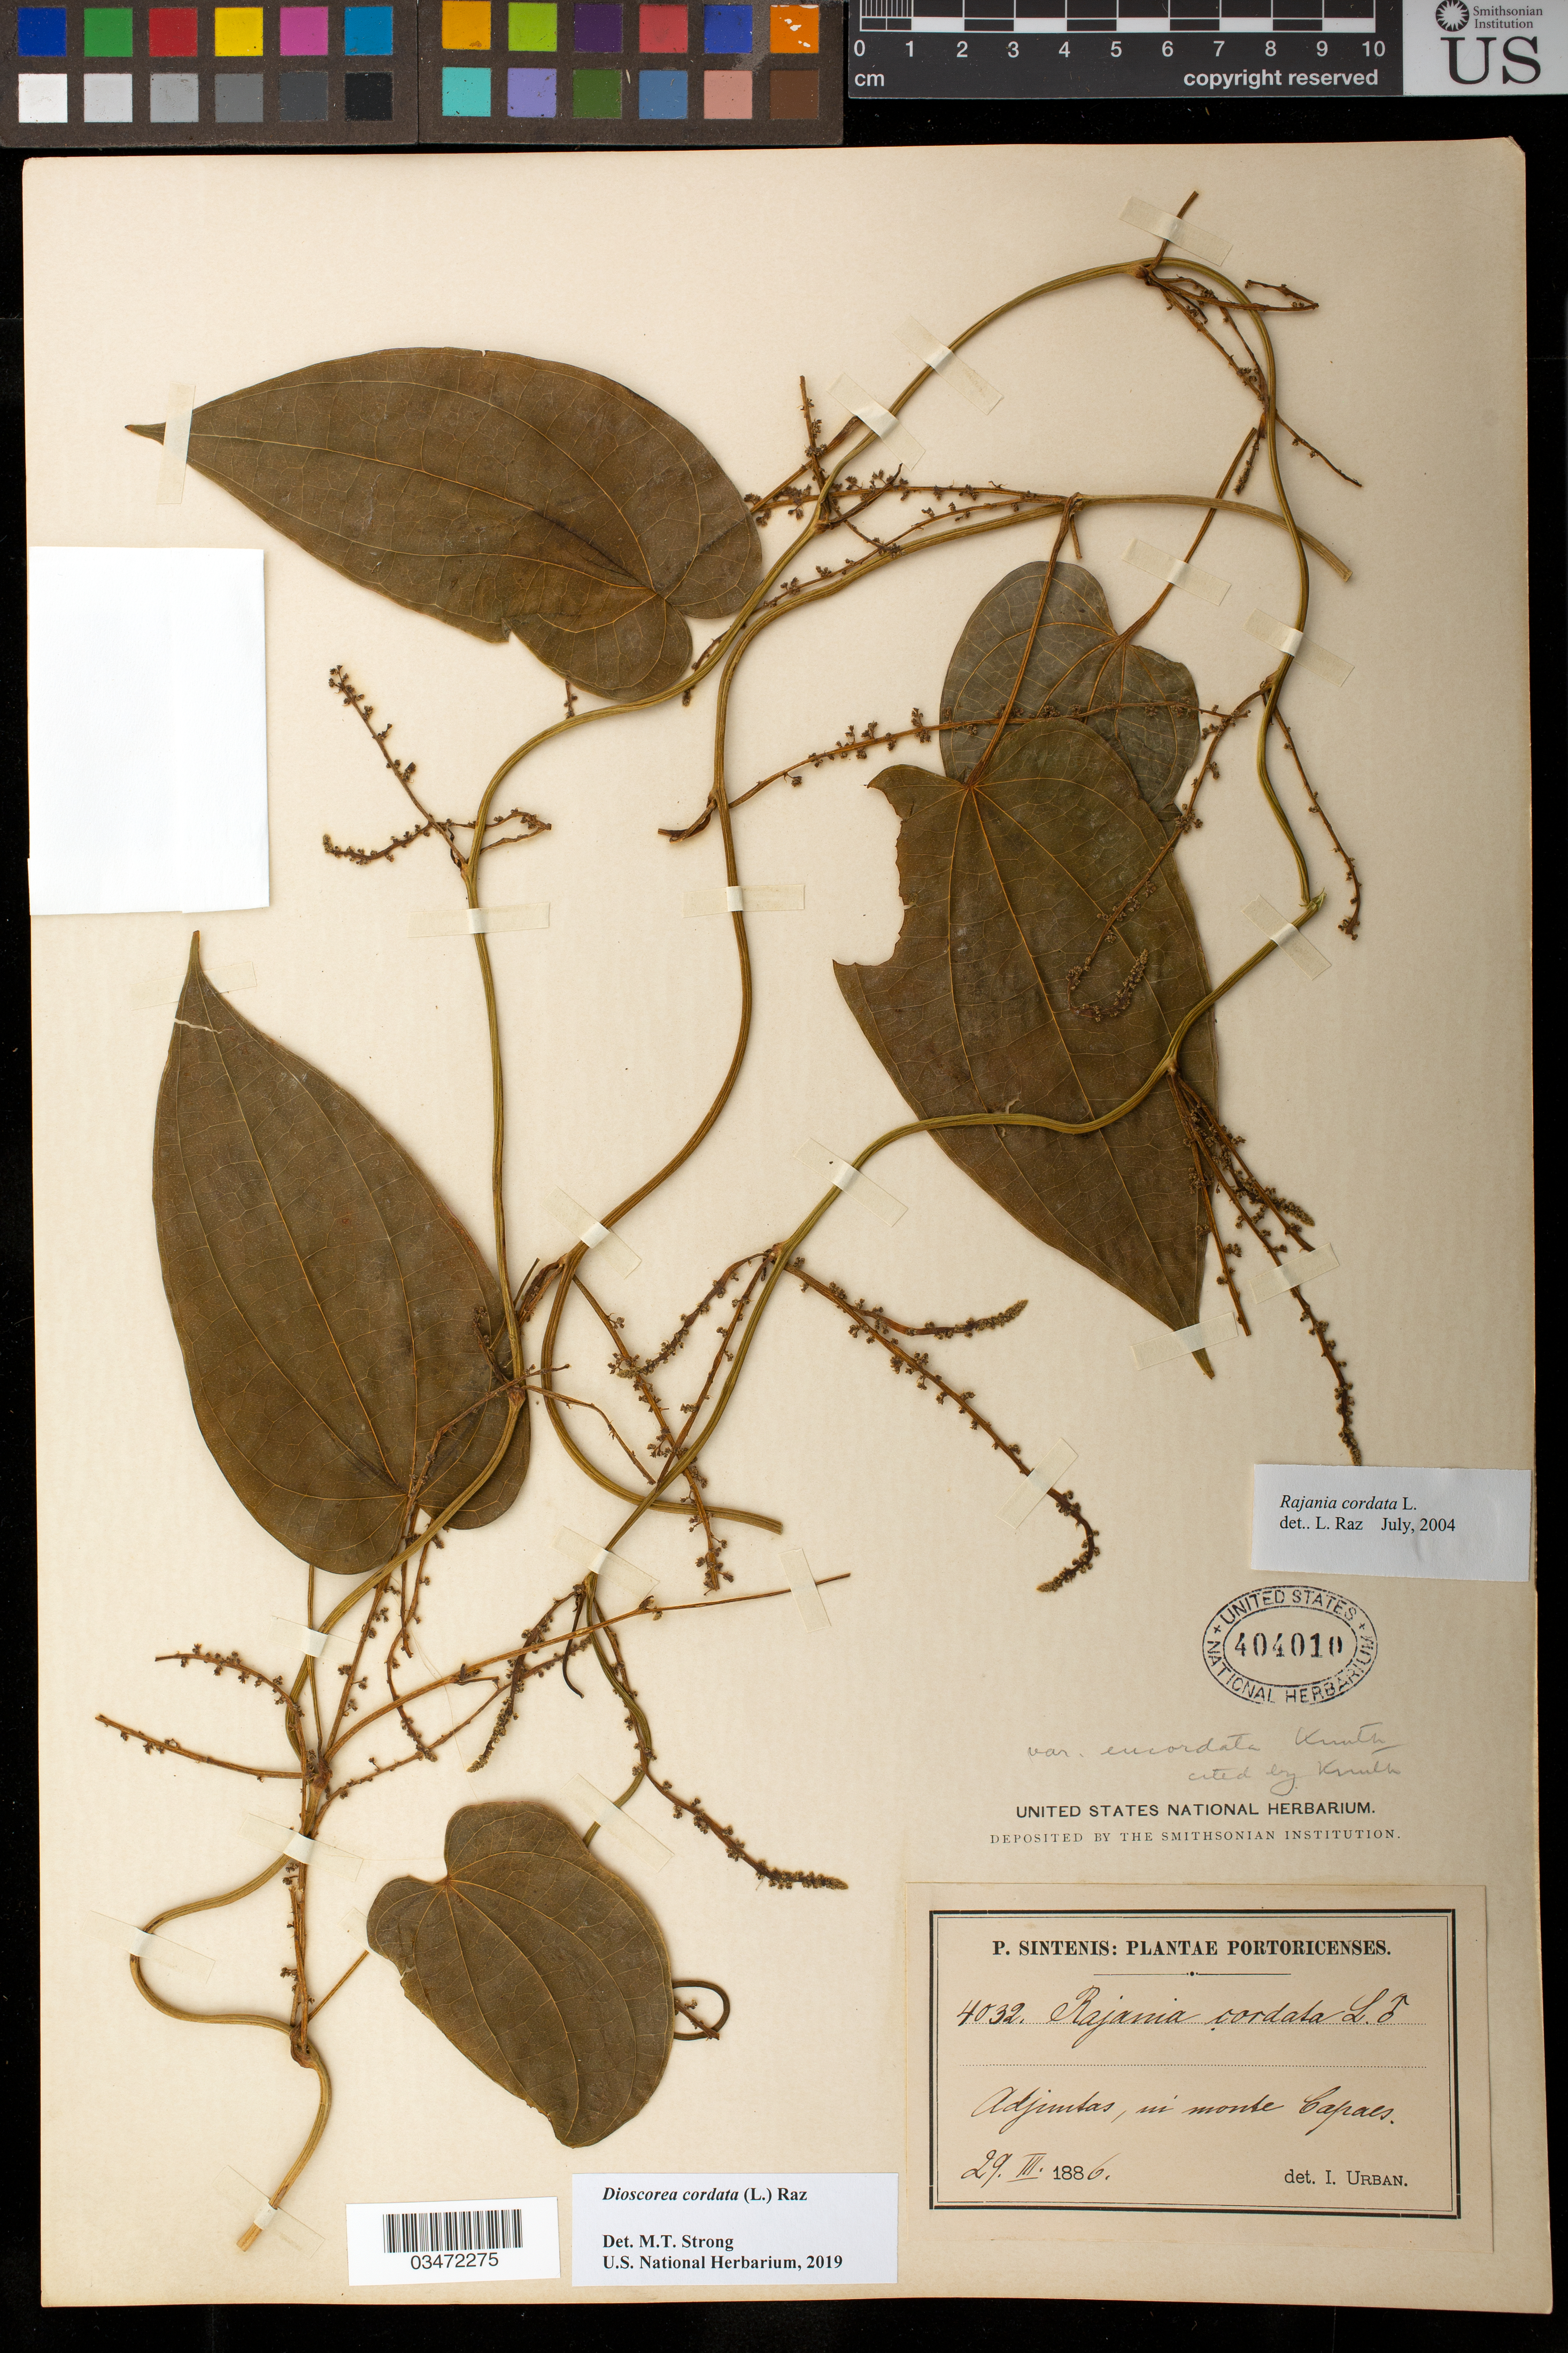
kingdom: Plantae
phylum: Tracheophyta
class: Liliopsida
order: Dioscoreales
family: Dioscoreaceae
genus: Dioscorea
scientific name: Dioscorea cordata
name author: (L.) Raz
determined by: Strong, M. T., (US), Smithsonian Institution - National Museum of Natural History (UNITED STATES)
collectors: P. Sintenis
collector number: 4032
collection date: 1886-03-29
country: Puerto Rico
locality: Adjuntas, in monte Capaes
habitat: In monte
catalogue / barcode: US 404010